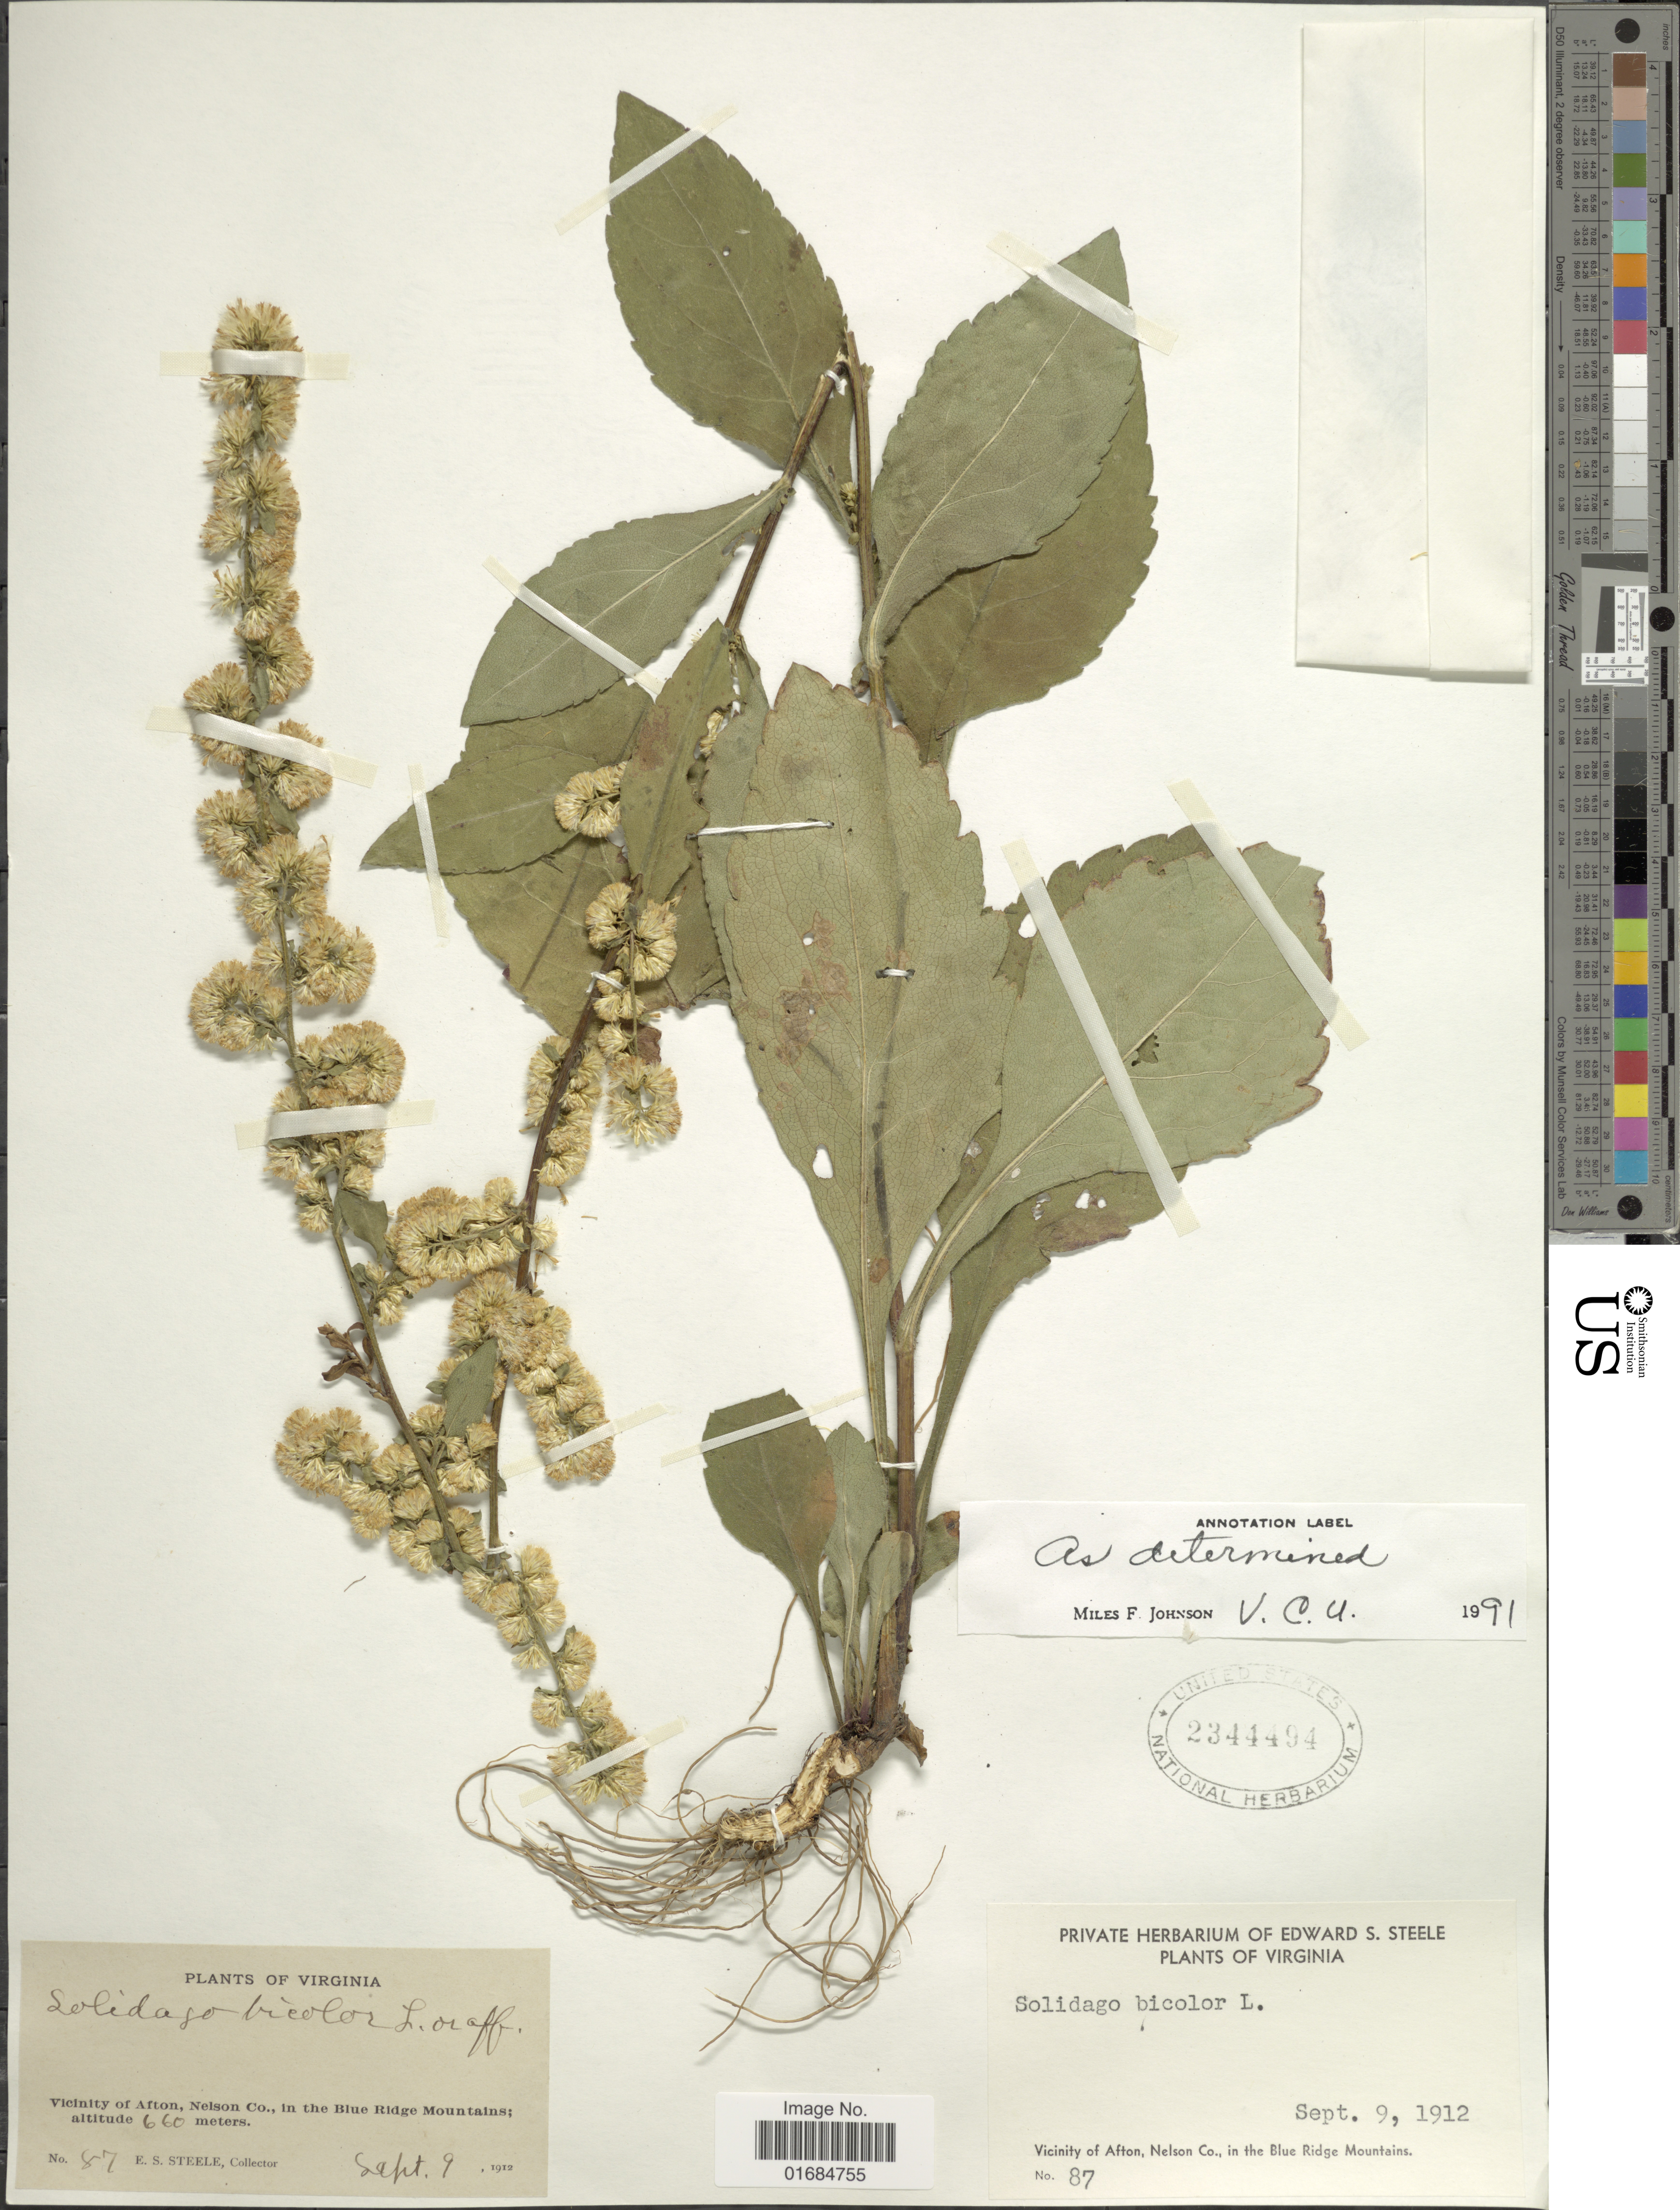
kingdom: Plantae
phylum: Tracheophyta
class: Magnoliopsida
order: Asterales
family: Asteraceae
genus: Solidago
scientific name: Solidago bicolor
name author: L.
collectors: E. Steele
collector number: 87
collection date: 1912-09-09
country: United States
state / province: Virginia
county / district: Nelson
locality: Vicinity of Afton, Nelson Co., in the Blue Ridge Mountains.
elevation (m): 660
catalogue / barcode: US 2344494